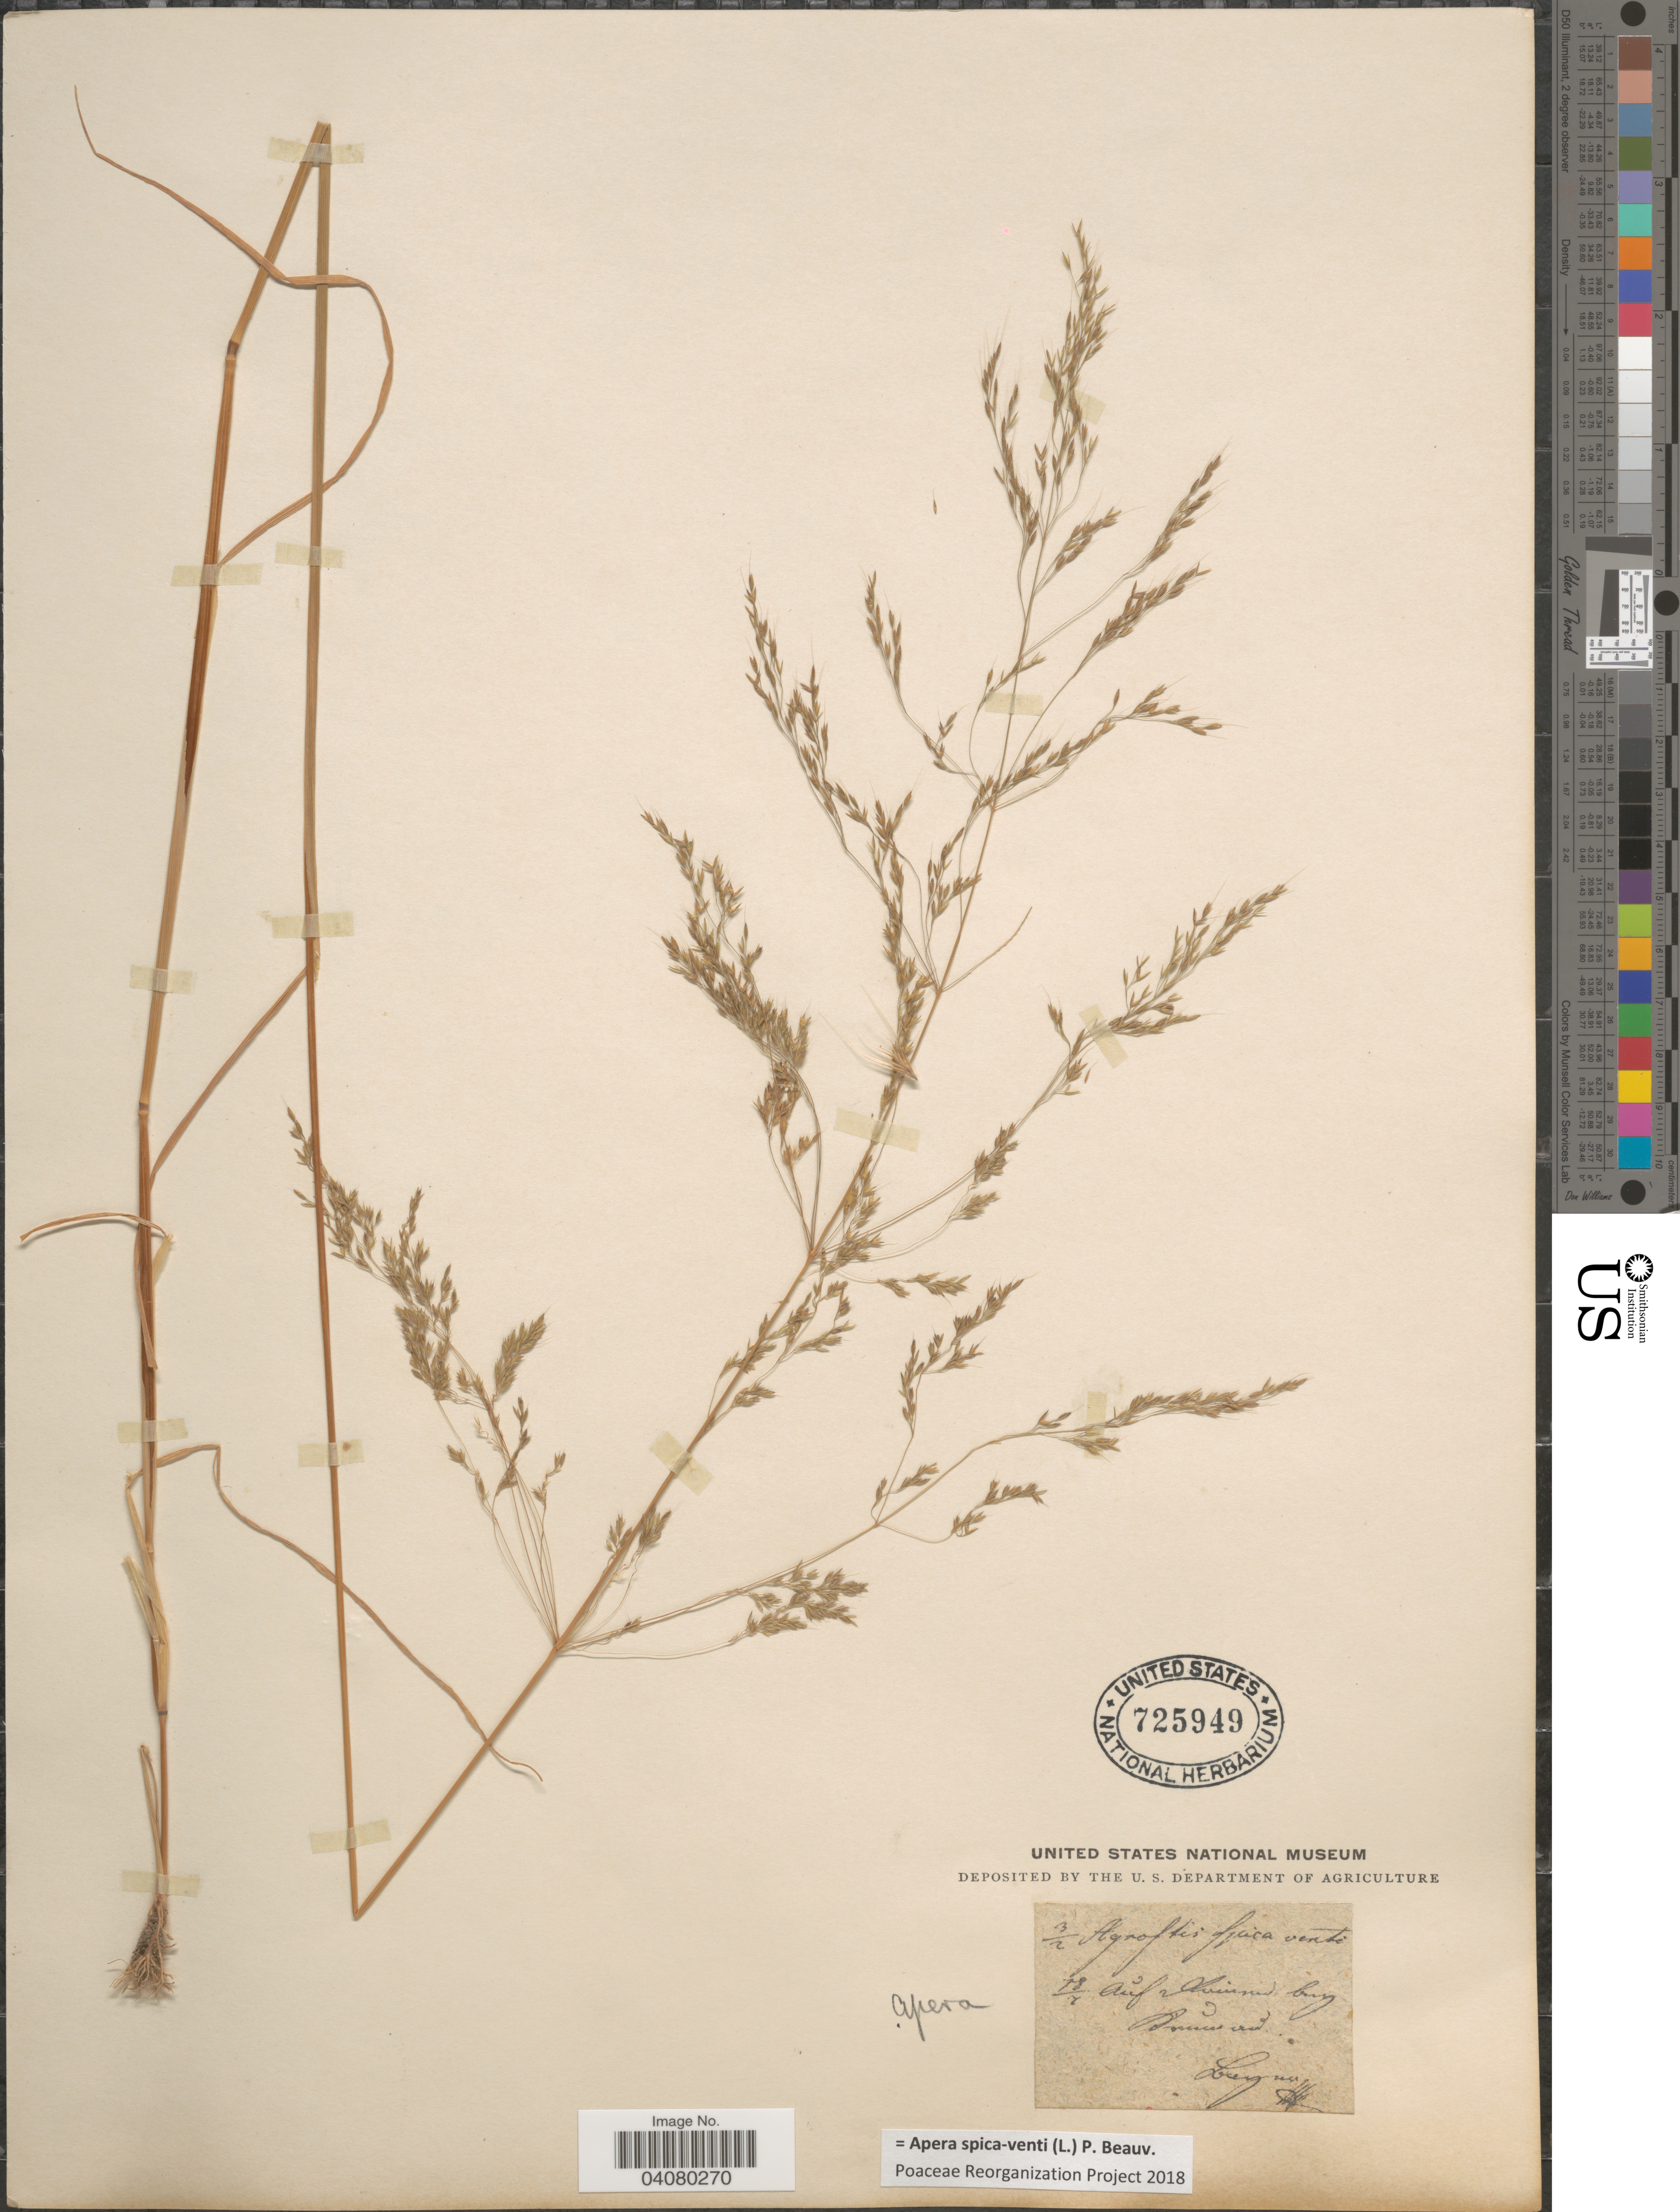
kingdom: Plantae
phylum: Tracheophyta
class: Liliopsida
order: Poales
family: Poaceae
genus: Apera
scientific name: Apera spica-venti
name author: (L.) P. Beauv.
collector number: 3/2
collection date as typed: Transcribed d/m/y: /7/18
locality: Auf [illegible text].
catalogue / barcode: US 725949